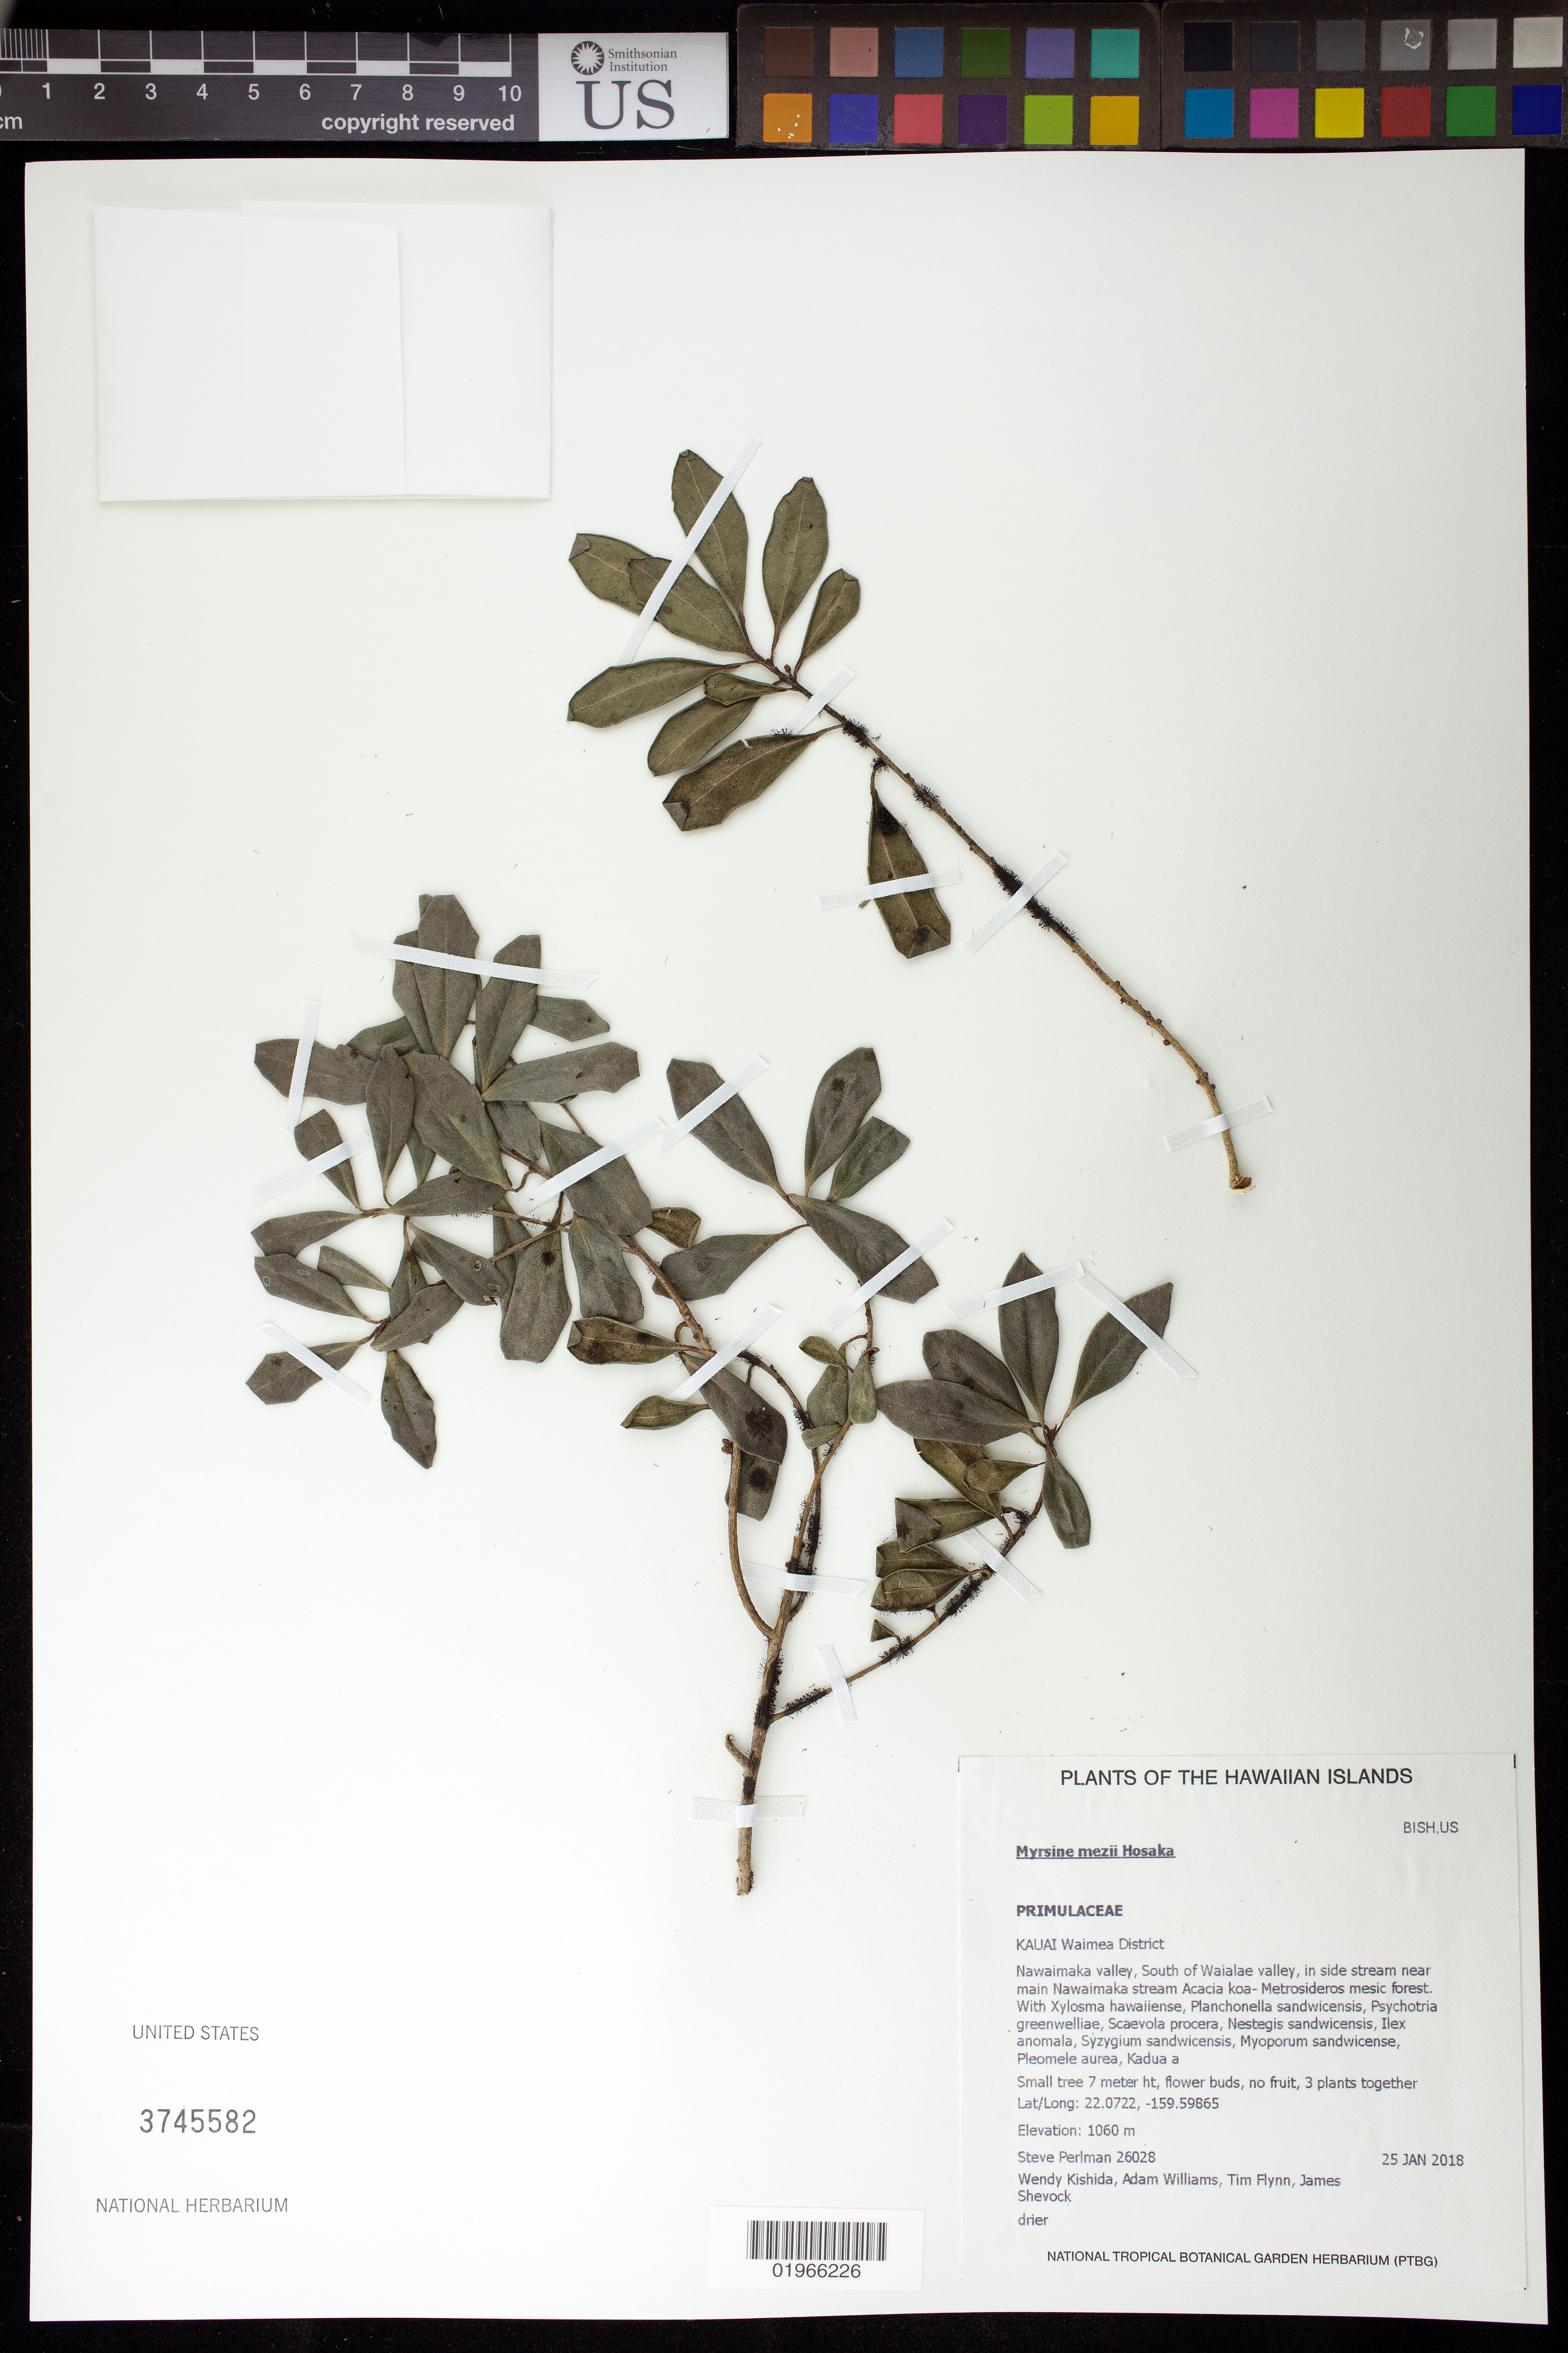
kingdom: Plantae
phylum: Tracheophyta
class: Magnoliopsida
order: Ericales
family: Primulaceae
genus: Myrsine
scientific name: Myrsine mezii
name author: Hosaka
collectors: S. P. Perlman, W. Kishida, A. Williams, T. W. Flynn & J. R. Shevock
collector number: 26028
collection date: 2018-01-25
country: United States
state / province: Hawaii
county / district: Kauai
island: Kaua'i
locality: Waimea District, Nawaimaka valley, south of Waialae valley, in side stream near main Nawaimaka stream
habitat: Mesic forest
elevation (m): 1060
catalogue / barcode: US 3745582